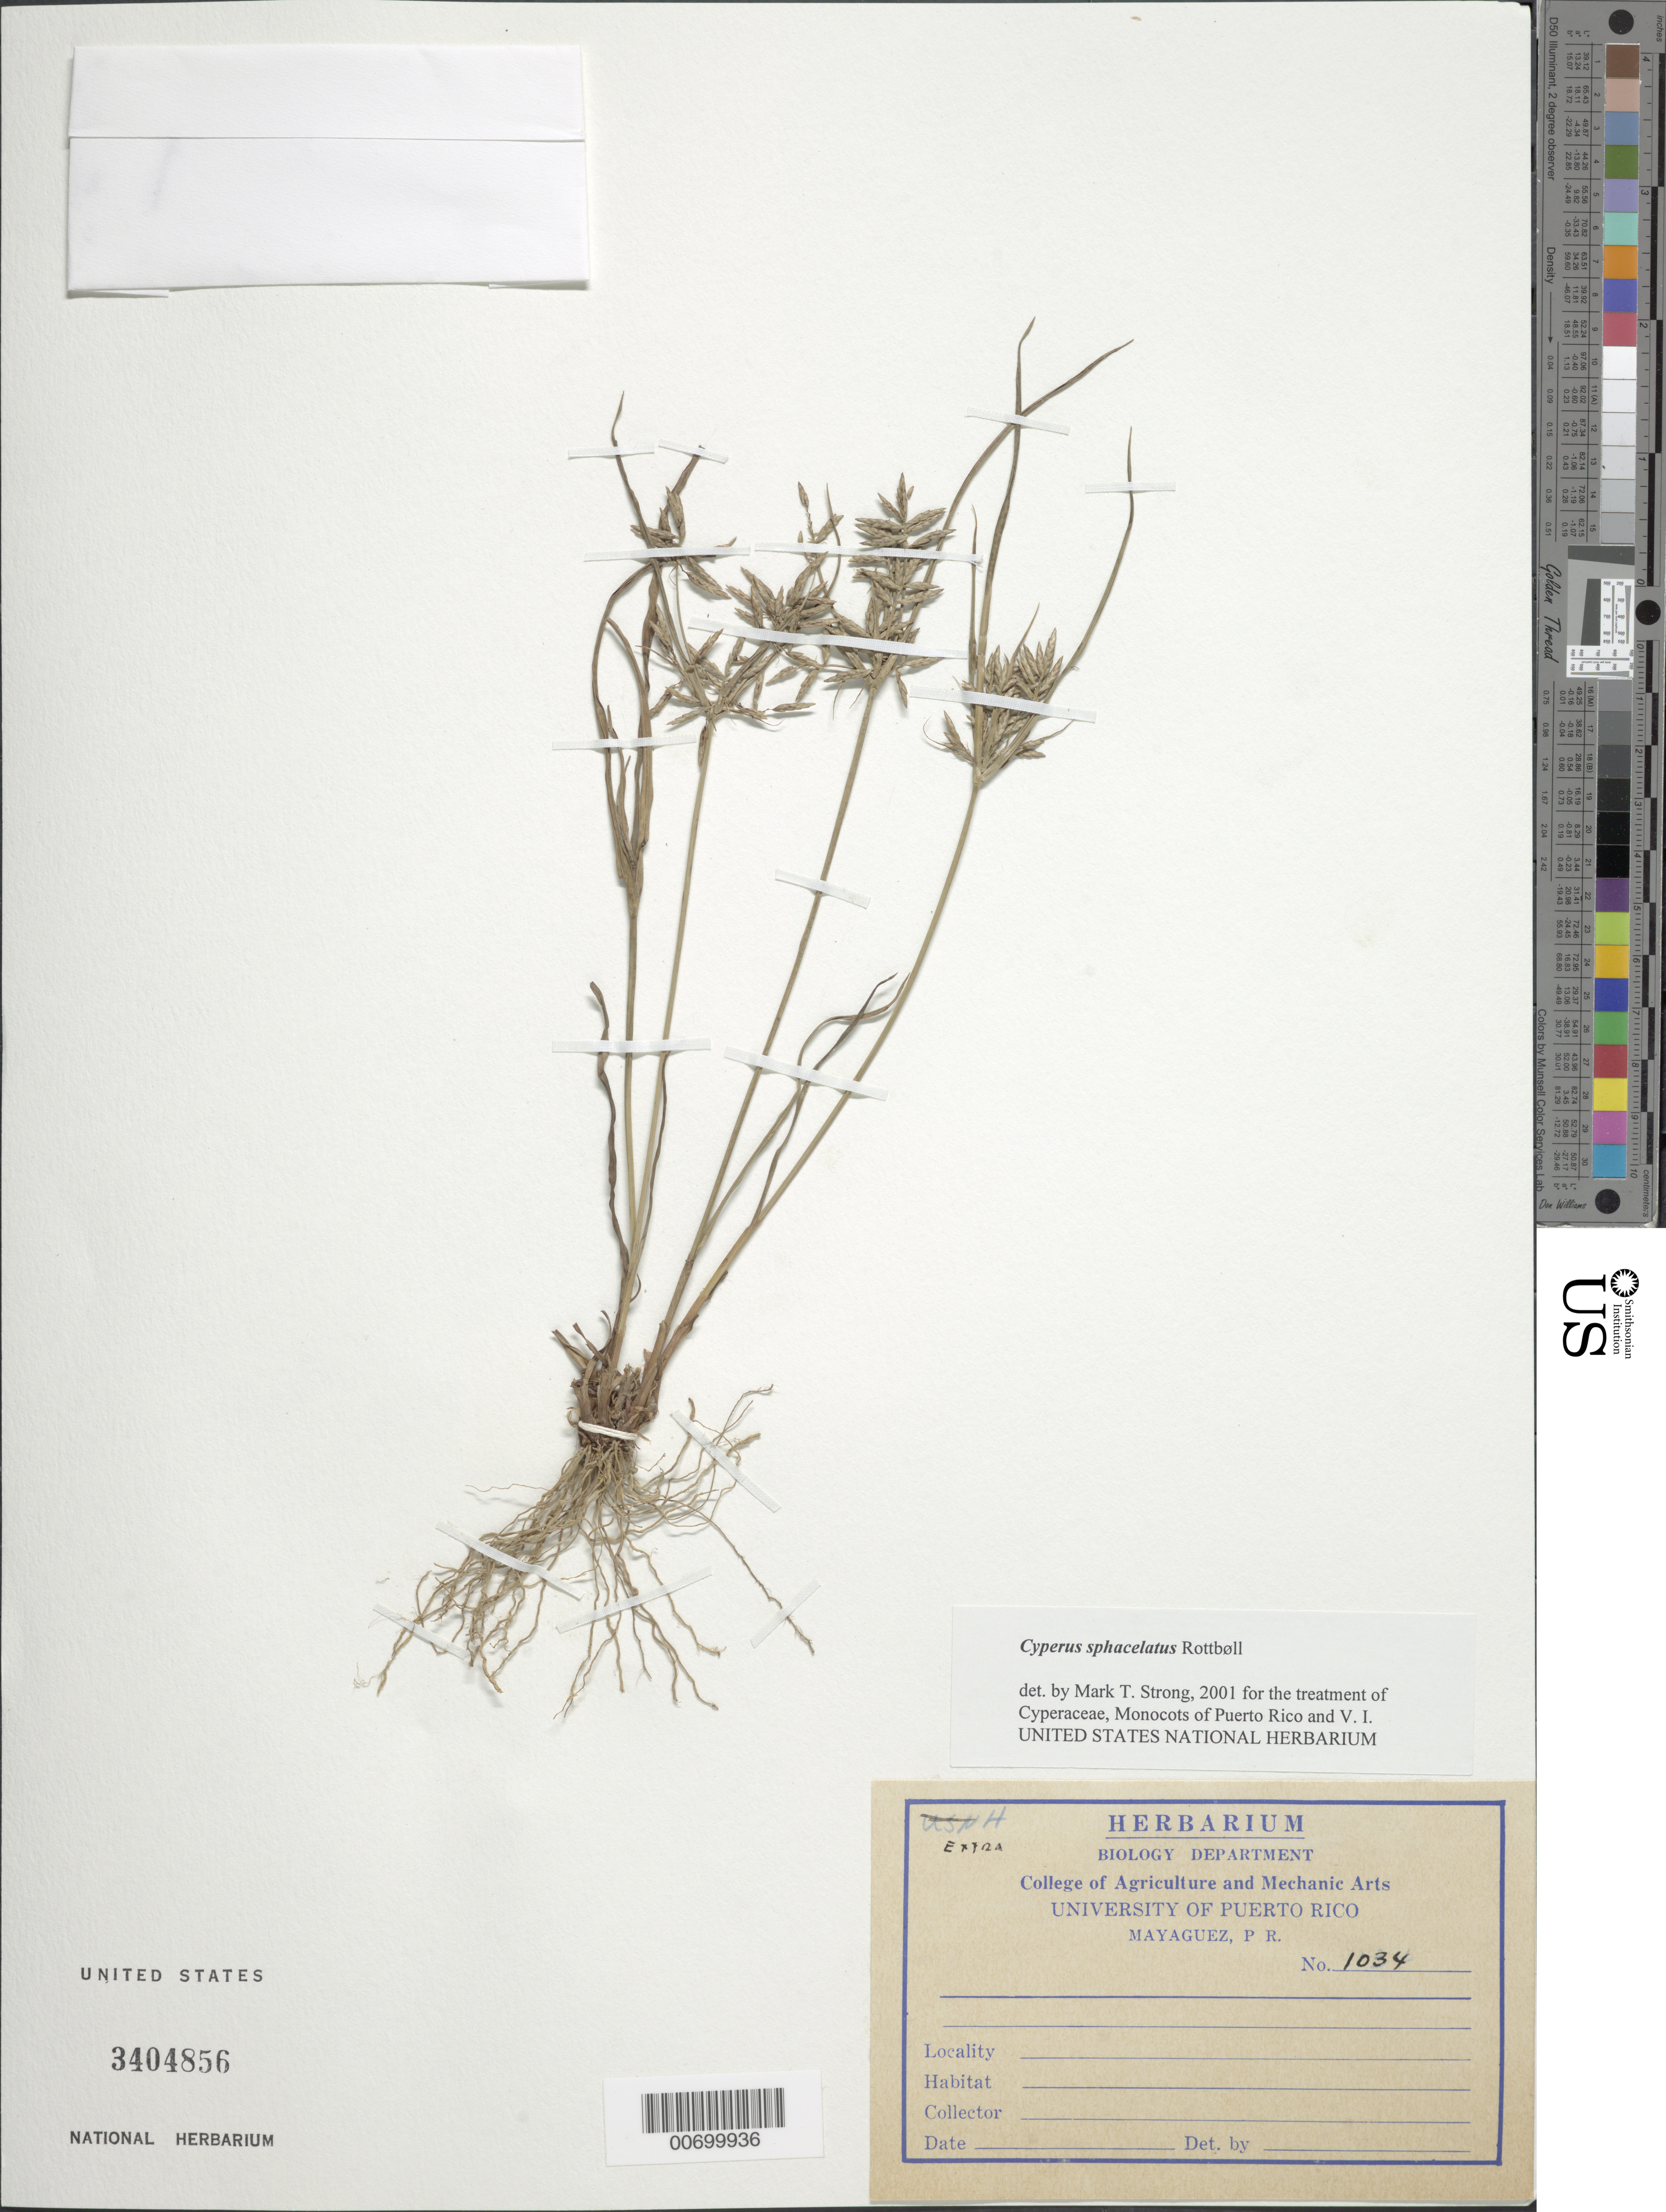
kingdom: Plantae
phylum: Tracheophyta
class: Liliopsida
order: Poales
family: Cyperaceae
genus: Cyperus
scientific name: Cyperus sphacelatus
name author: Rottb.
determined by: Strong, M. T., (US), Smithsonian Institution - National Museum of Natural History (UNITED STATES)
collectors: A. González Más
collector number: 1034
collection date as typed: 09 Nov 1960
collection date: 1960-11-09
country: Puerto Rico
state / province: Carolina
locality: Carolina: Boca de Cangrejos.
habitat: Grassy place of cliff.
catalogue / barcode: US 3404856